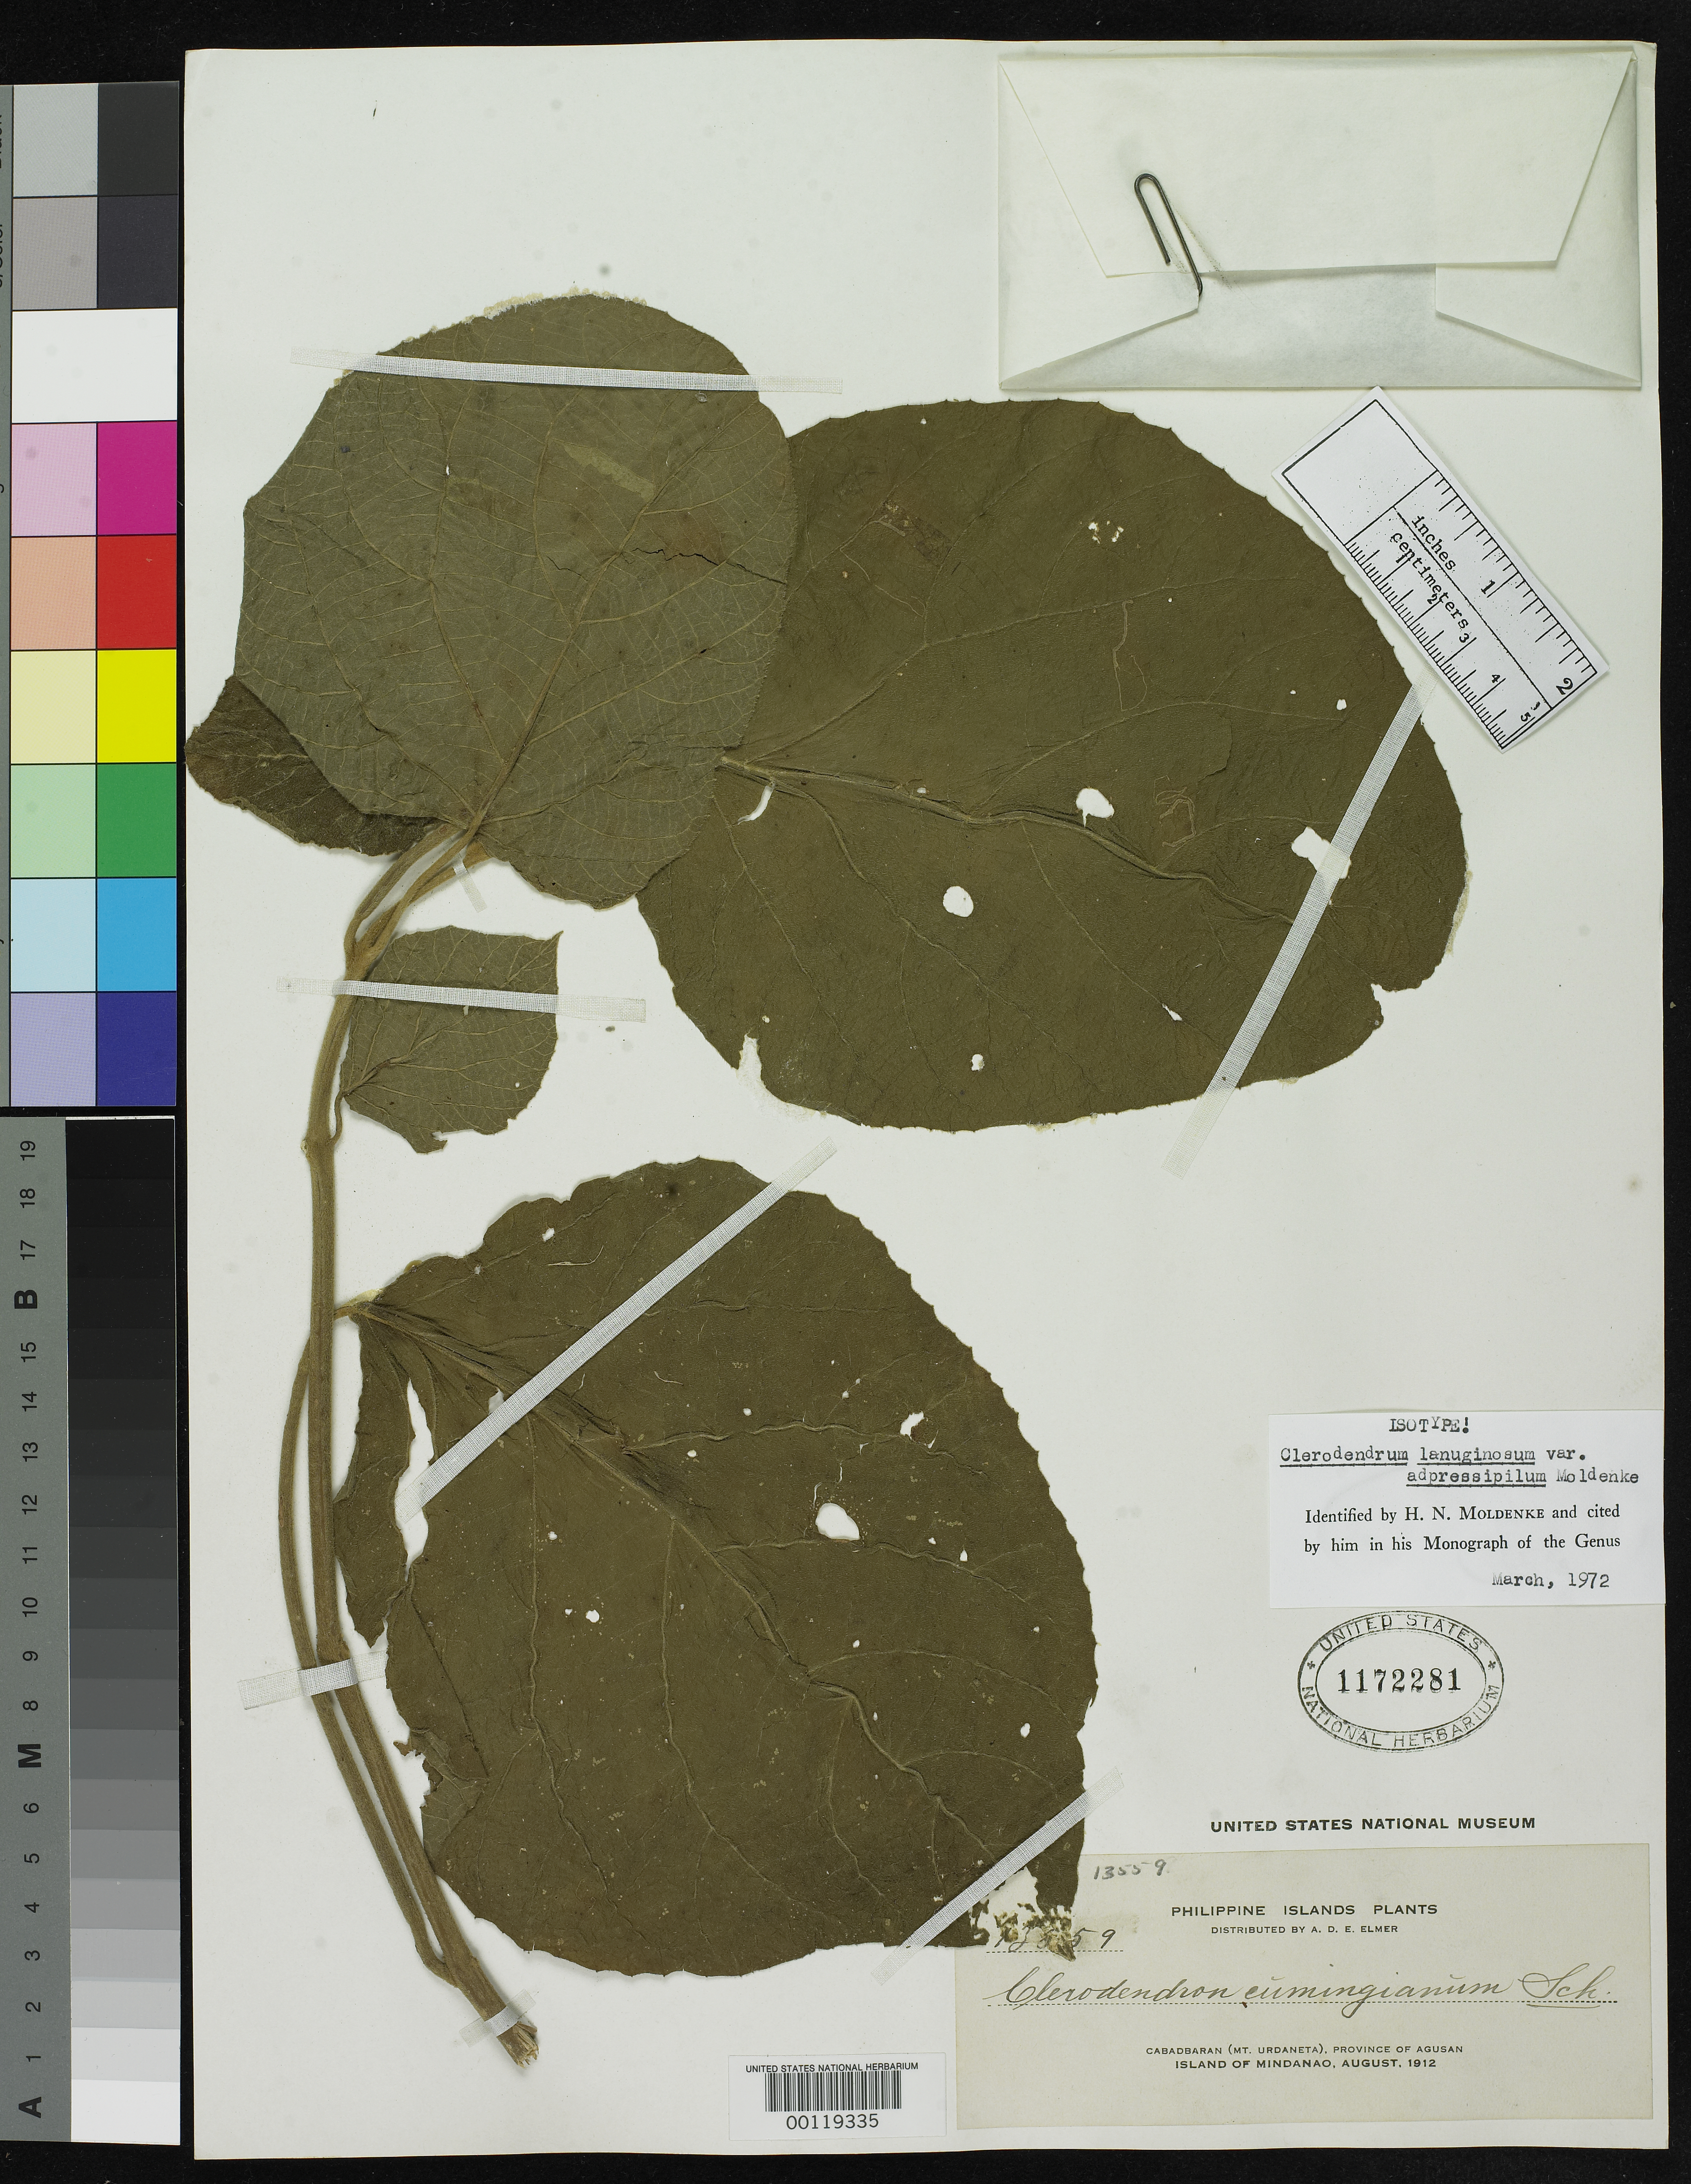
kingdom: Plantae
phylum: Tracheophyta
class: Magnoliopsida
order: Lamiales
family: Lamiaceae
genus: Clerodendrum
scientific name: Clerodendrum lanuginosum var. adpressipilum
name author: Moldenke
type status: Isotype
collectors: A. D. E. Elmer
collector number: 13559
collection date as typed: Aug 1912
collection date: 1912-08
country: Philippines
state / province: Caraga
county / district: Agusan del Norte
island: Mindanao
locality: Cabadbaran (Mt. Urdaneta), Province of Agusan, Island of Mindanao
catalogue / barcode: US 1172281